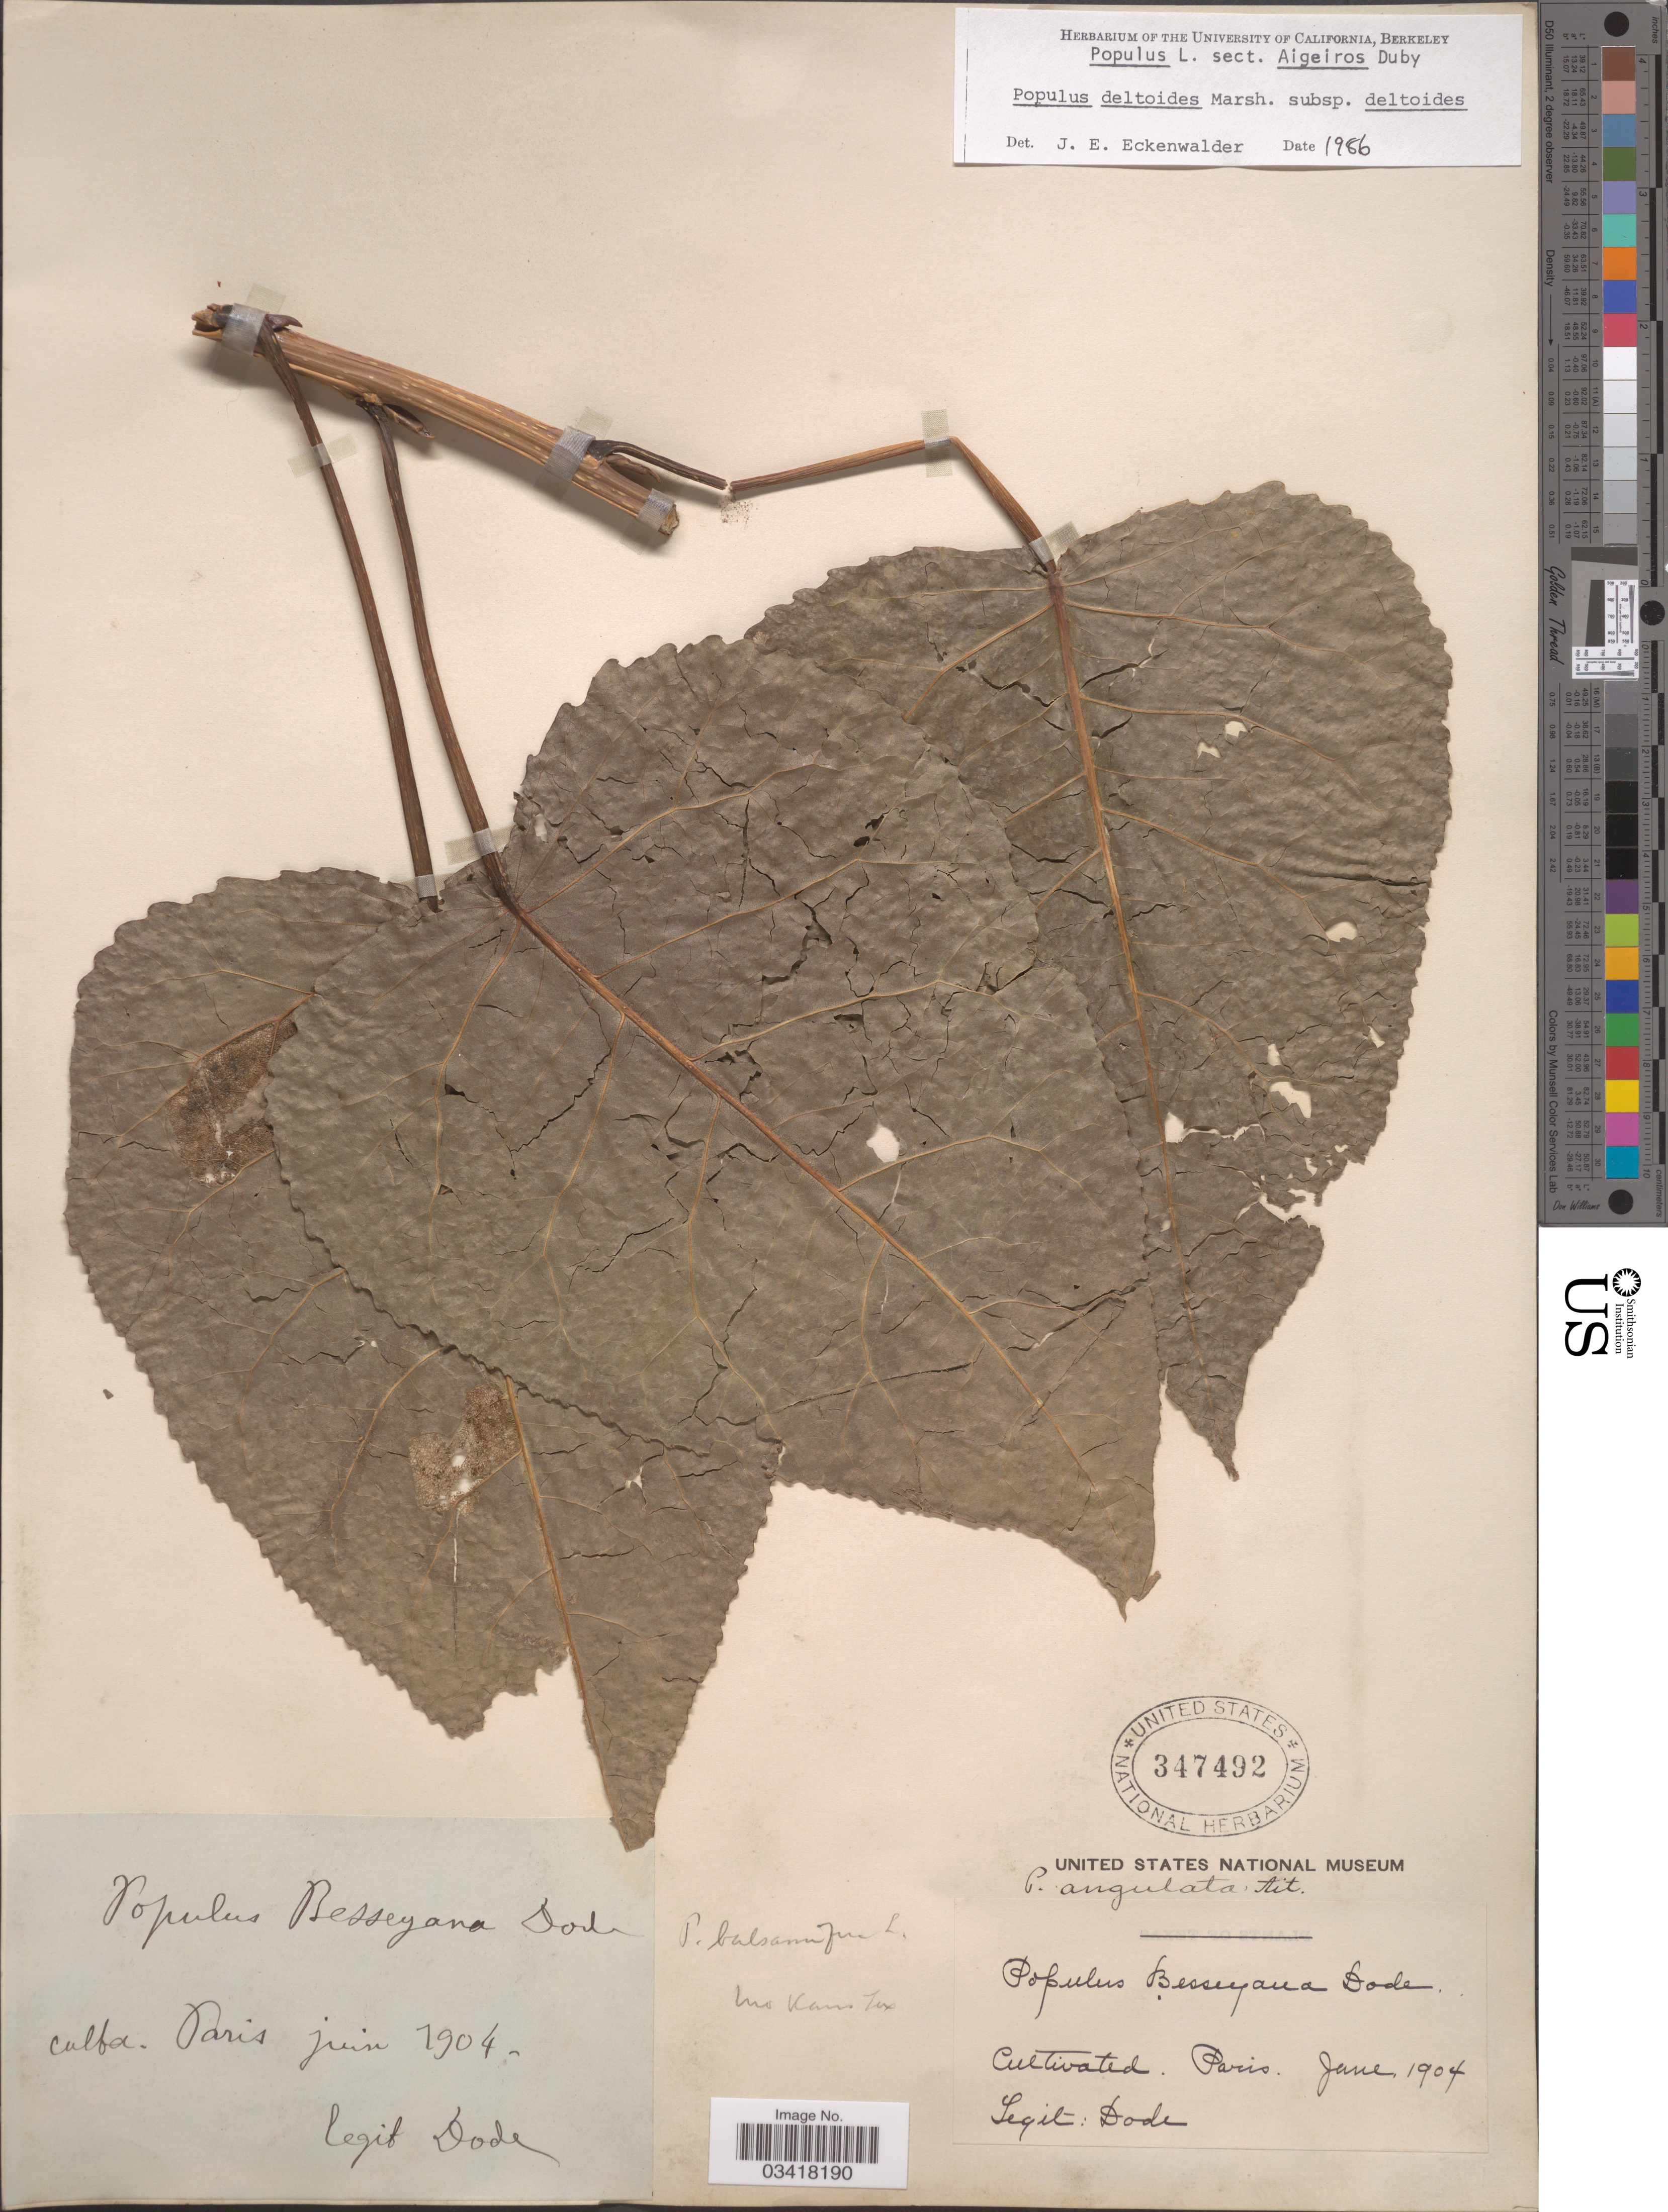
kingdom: Plantae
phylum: Tracheophyta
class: Magnoliopsida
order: Malpighiales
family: Salicaceae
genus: Populus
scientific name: Populus deltoides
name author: W. Bartram ex Marshall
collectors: Dode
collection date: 1904-06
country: France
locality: Paris.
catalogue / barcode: US 347492